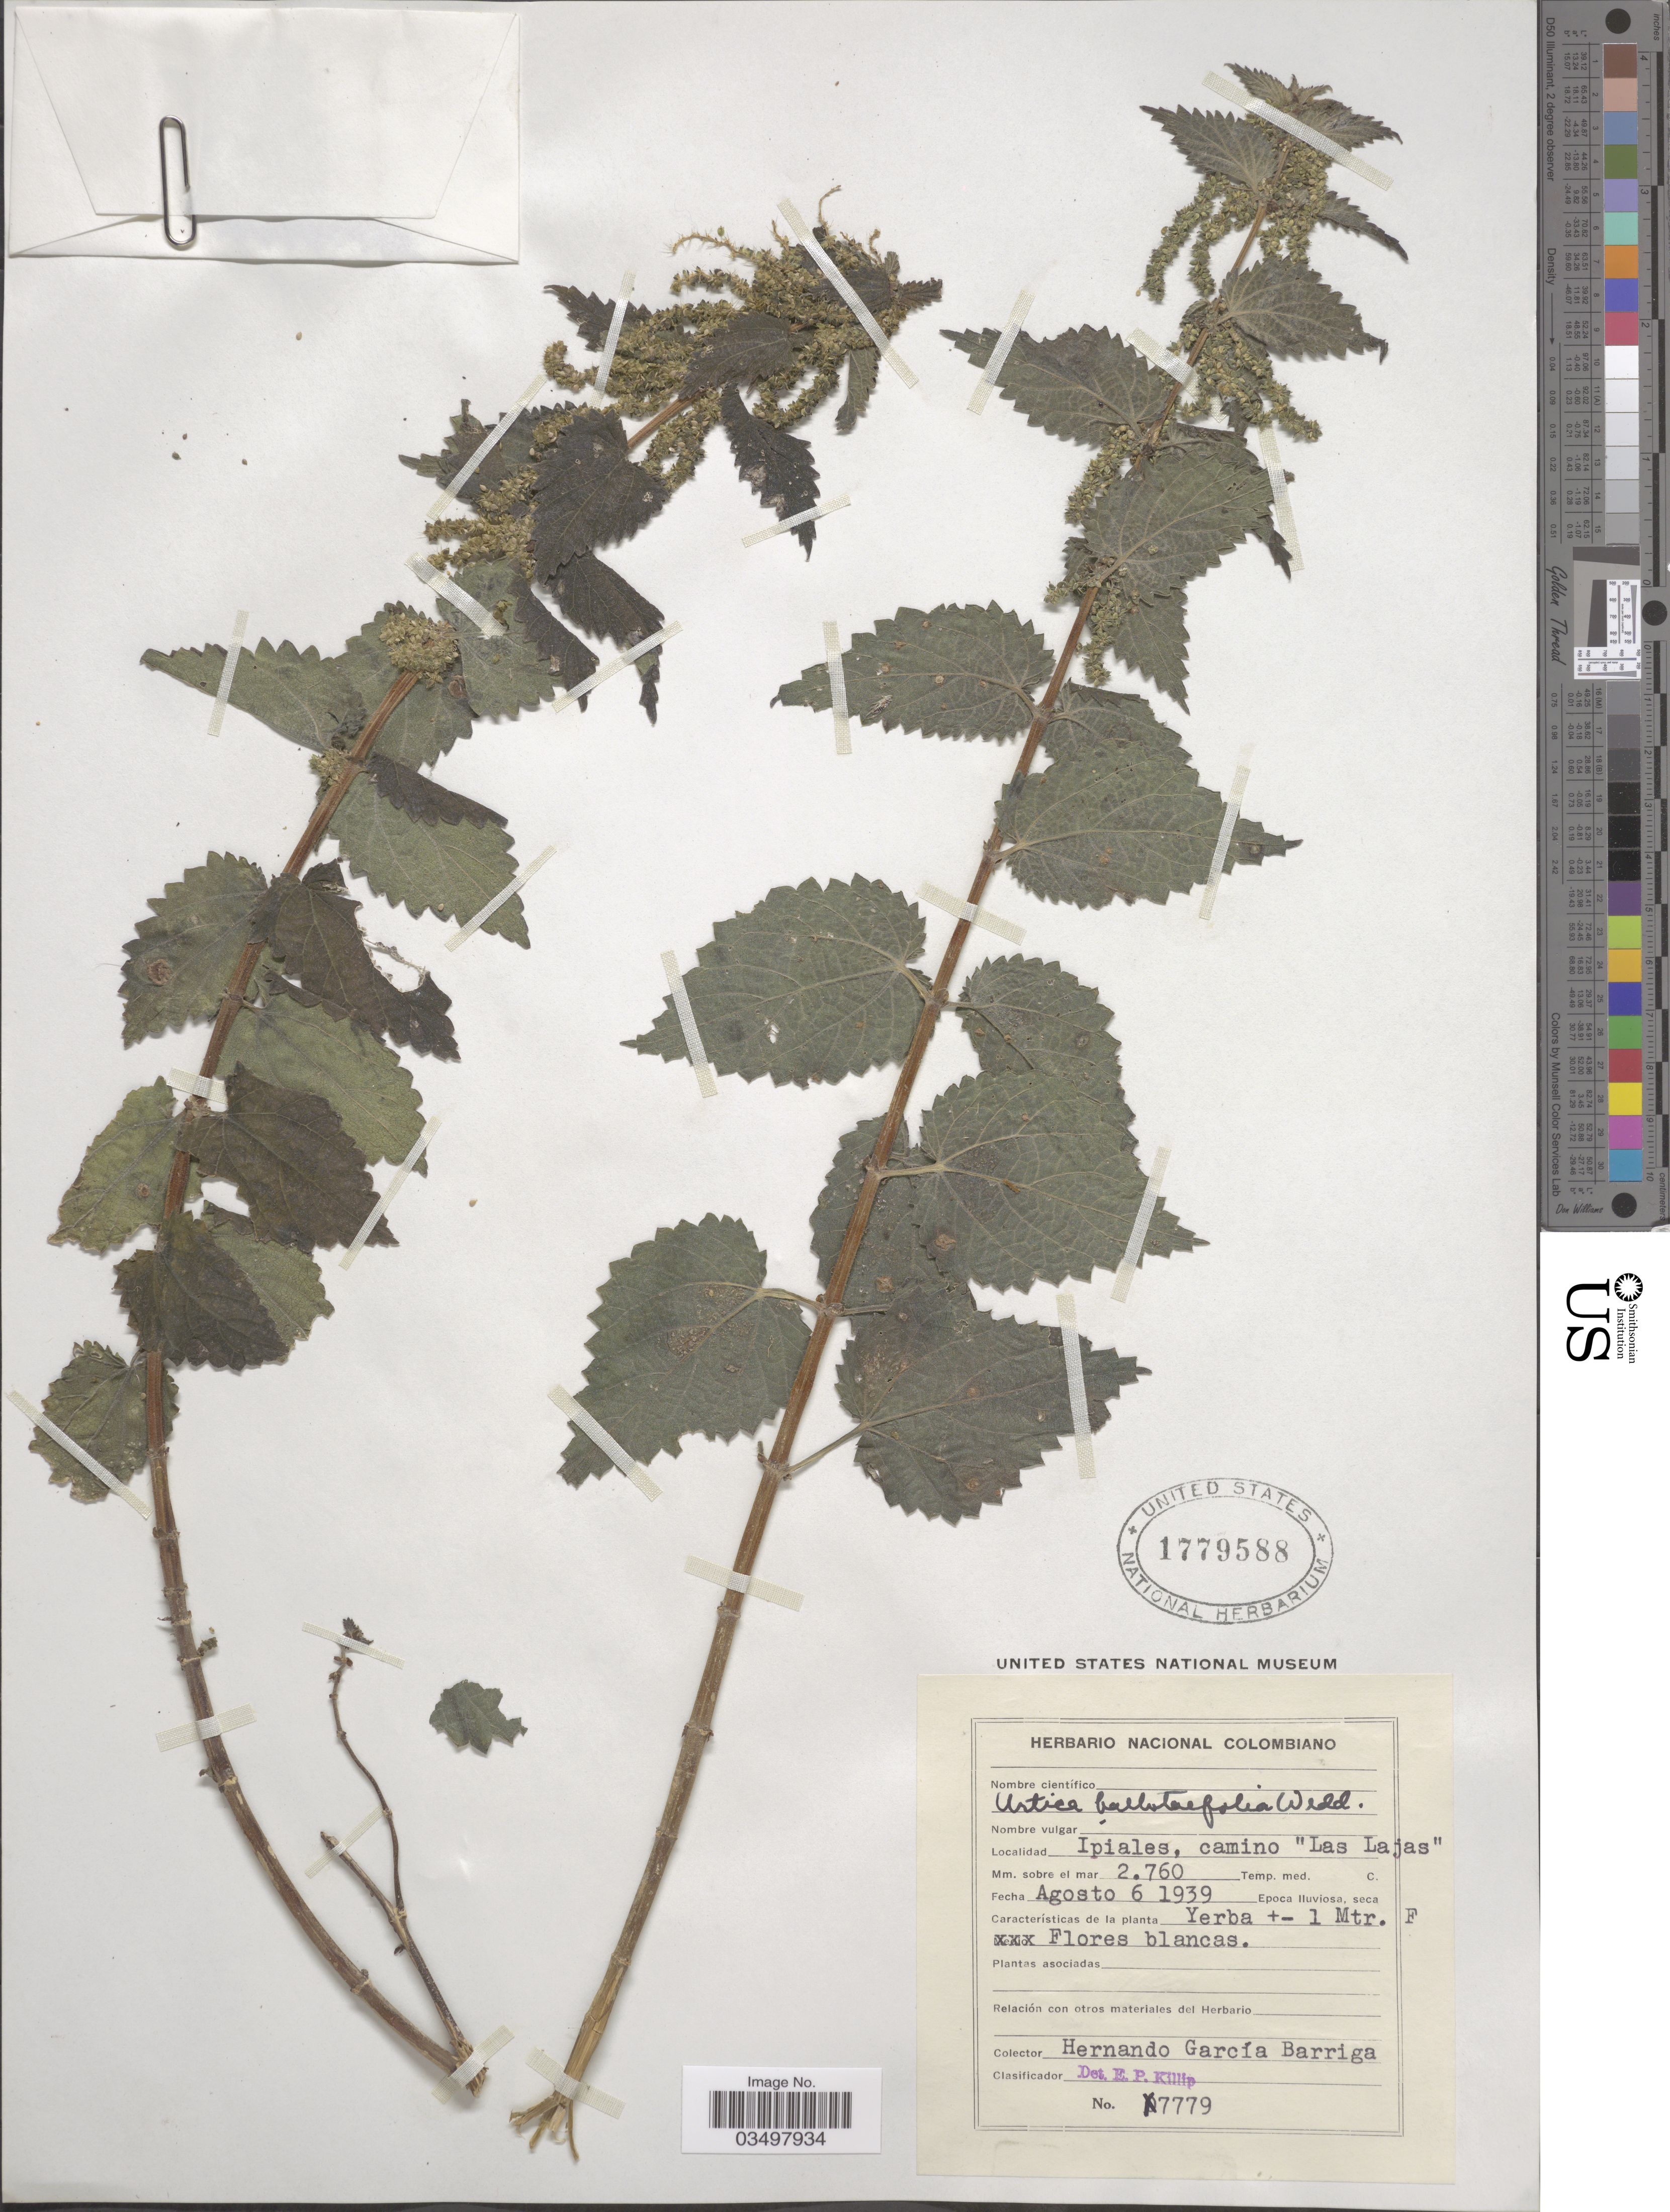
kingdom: Plantae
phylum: Tracheophyta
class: Magnoliopsida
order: Rosales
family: Urticaceae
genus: Urtica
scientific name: Urtica ballotifolia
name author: Wedd.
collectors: H. García Barriga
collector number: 7779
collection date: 1939-08-06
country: Colombia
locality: Ipiales, camino 'Las Lajas'.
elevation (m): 2760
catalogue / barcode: US 1779588